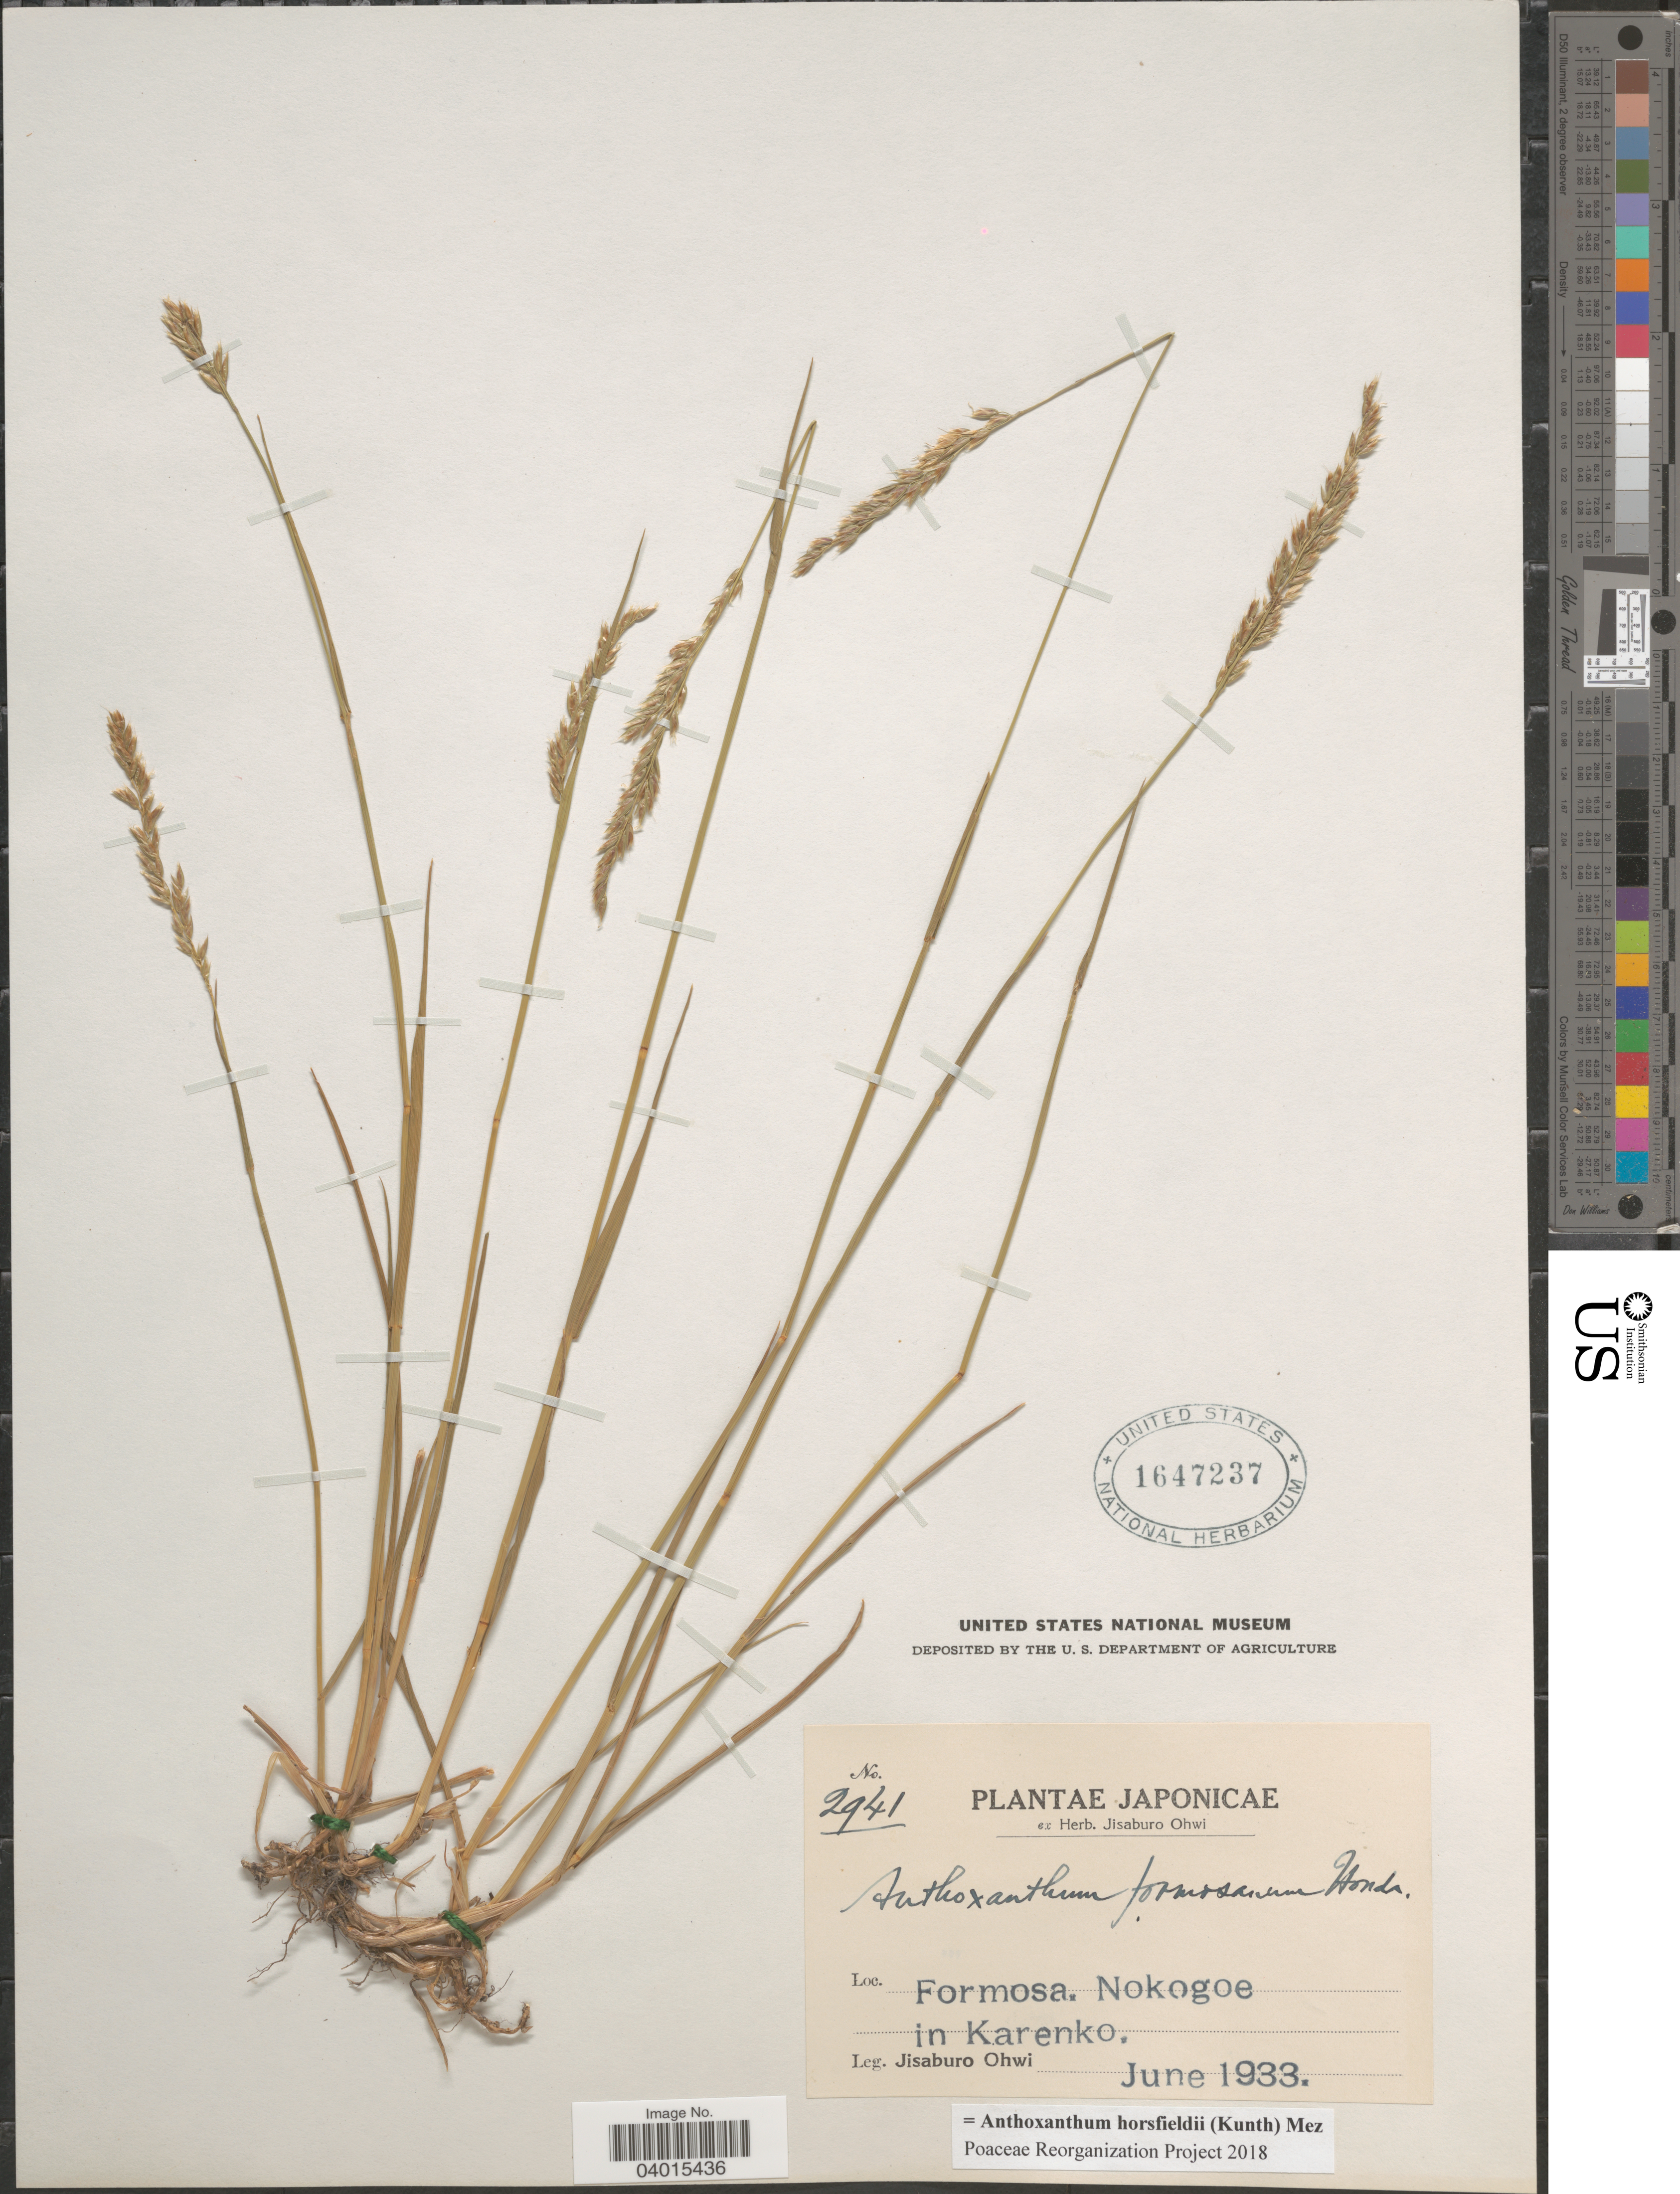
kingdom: Plantae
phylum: Tracheophyta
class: Liliopsida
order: Poales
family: Poaceae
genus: Anthoxanthum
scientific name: Anthoxanthum horsfieldii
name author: (Benn.) Mez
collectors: J. Ohwi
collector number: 2941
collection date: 1933-06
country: Taiwan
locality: Formosa. Nokogoe in Karenko.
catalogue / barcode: US 1647237